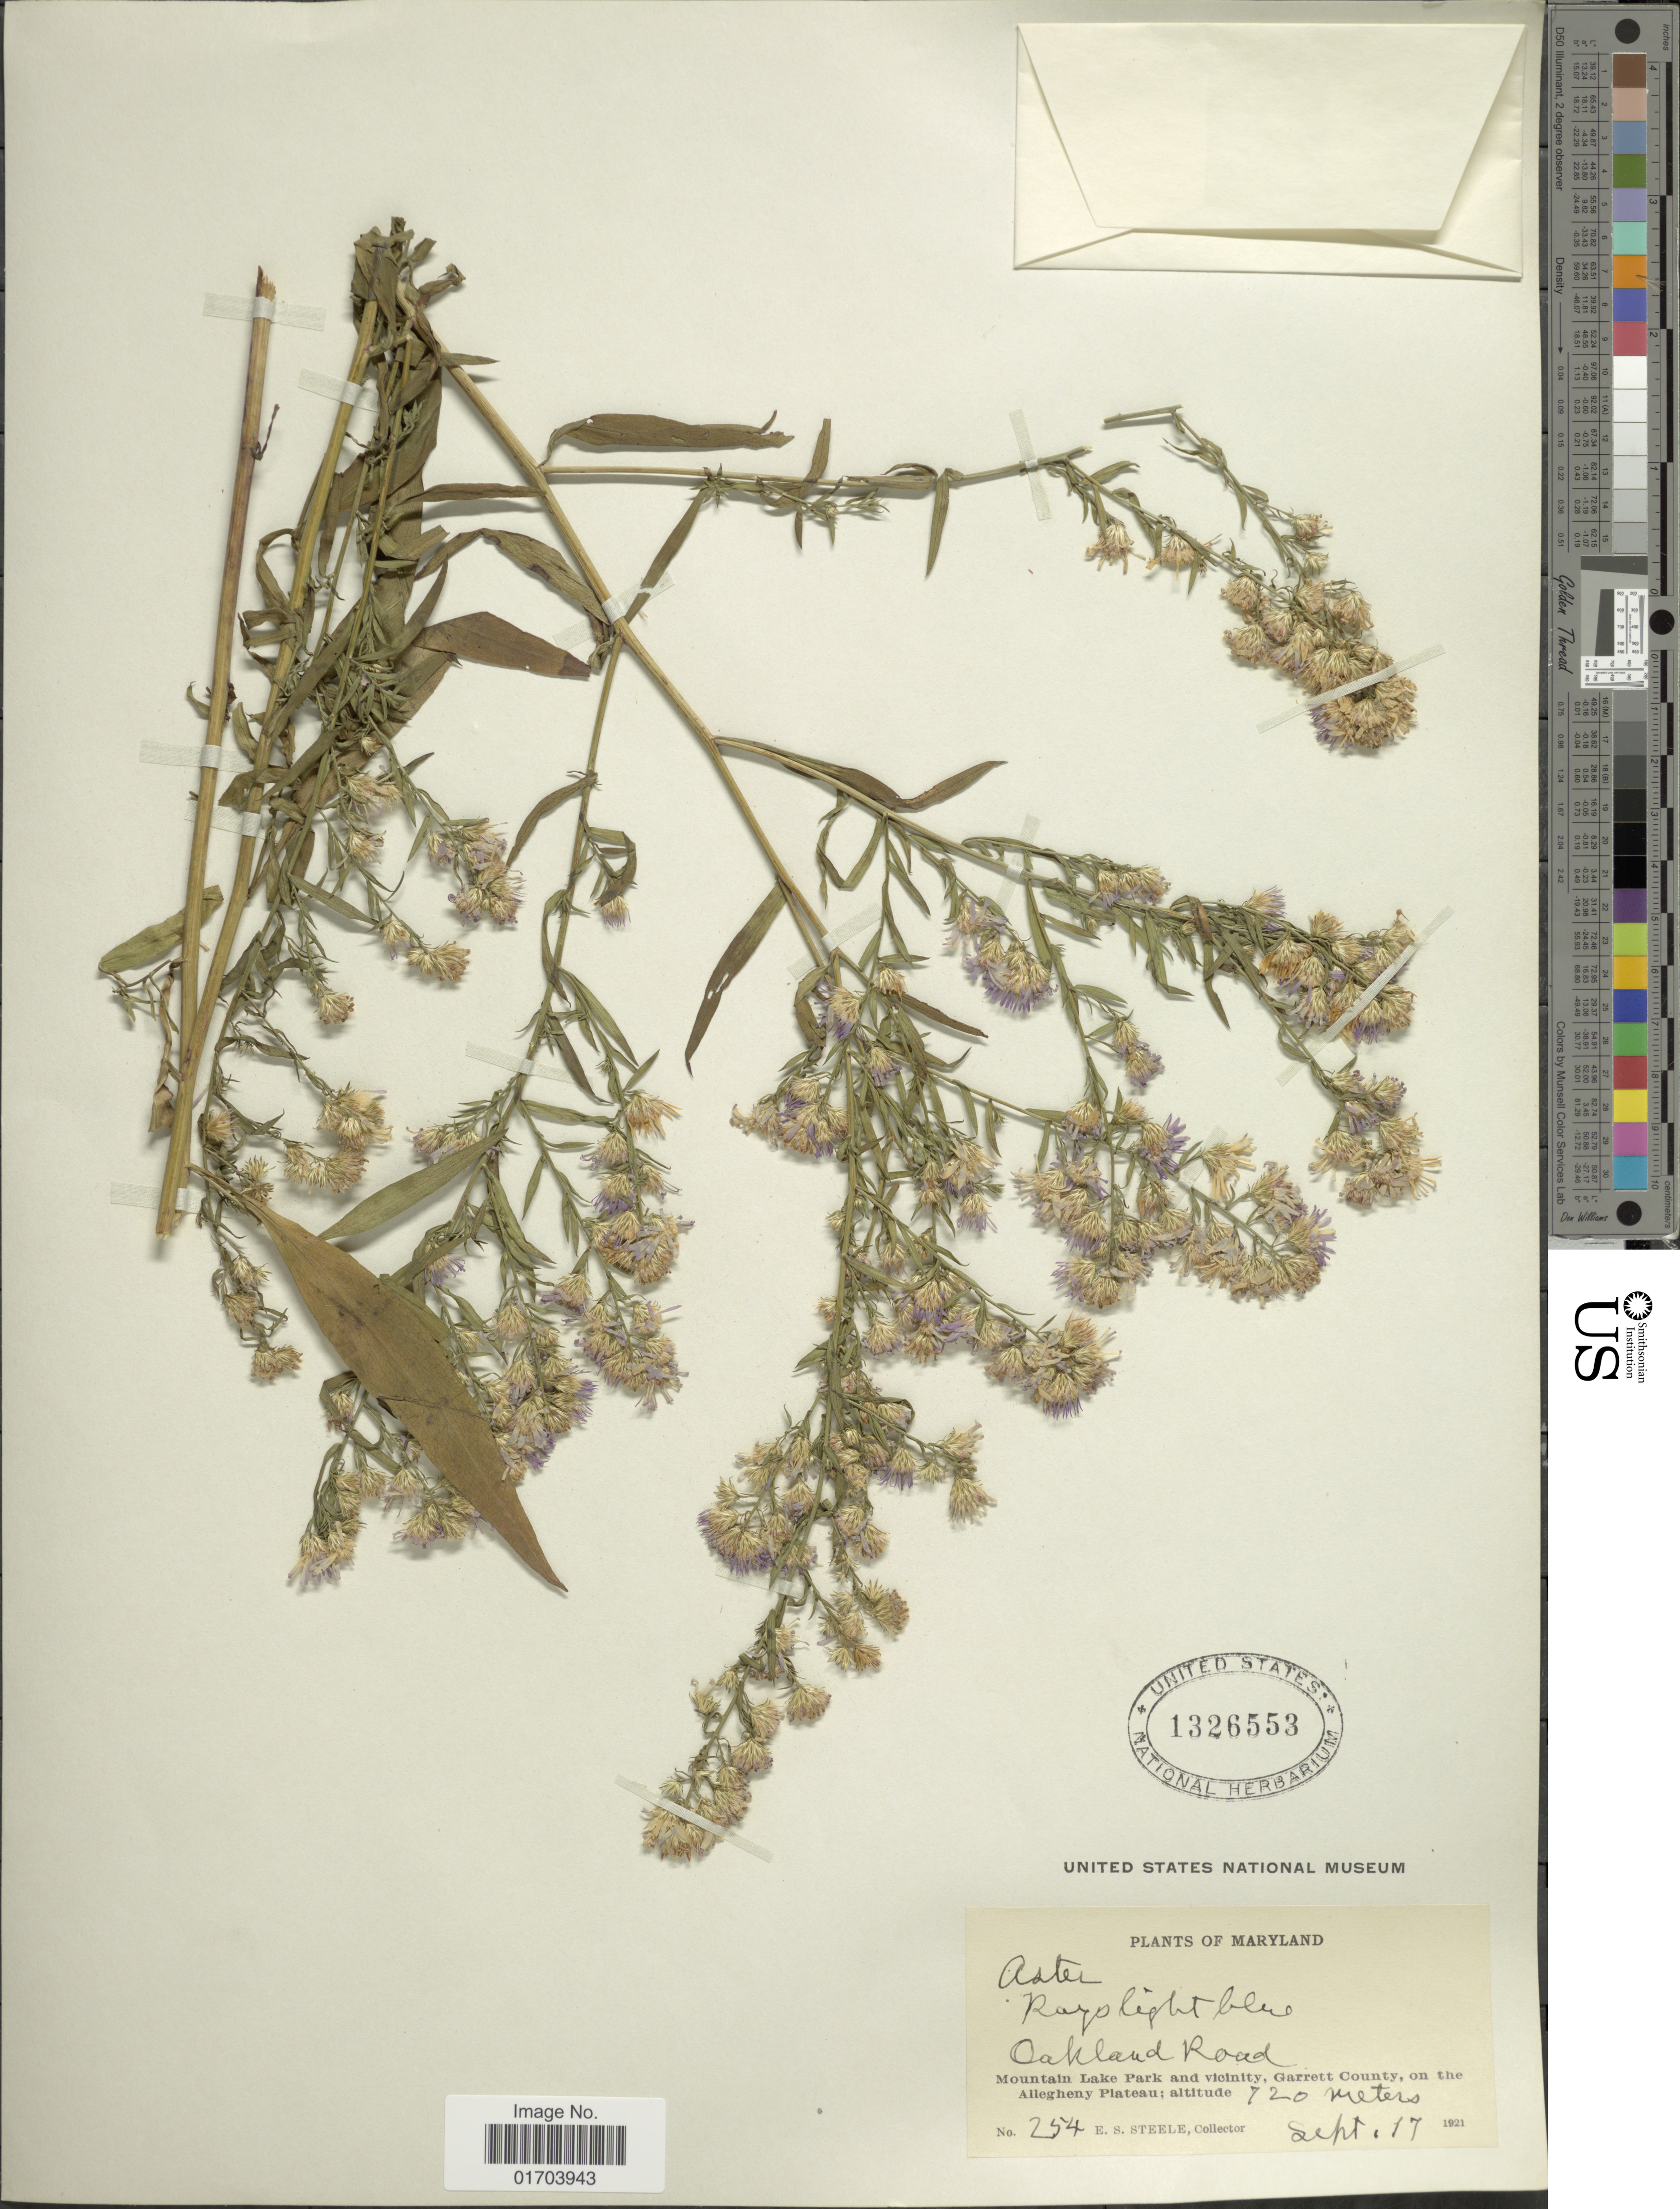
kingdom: Plantae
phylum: Tracheophyta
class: Magnoliopsida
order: Asterales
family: Asteraceae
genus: Aster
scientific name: Aster asparagoides E.S. Steele sp. nov. ined.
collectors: E. Steele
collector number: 254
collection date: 1921-09-17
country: United States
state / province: Maryland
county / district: Garrett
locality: Oakland Road, Mountain Park and vicinity, Garrett County, on the Allegheny Plateau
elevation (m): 720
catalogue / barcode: US 1326553